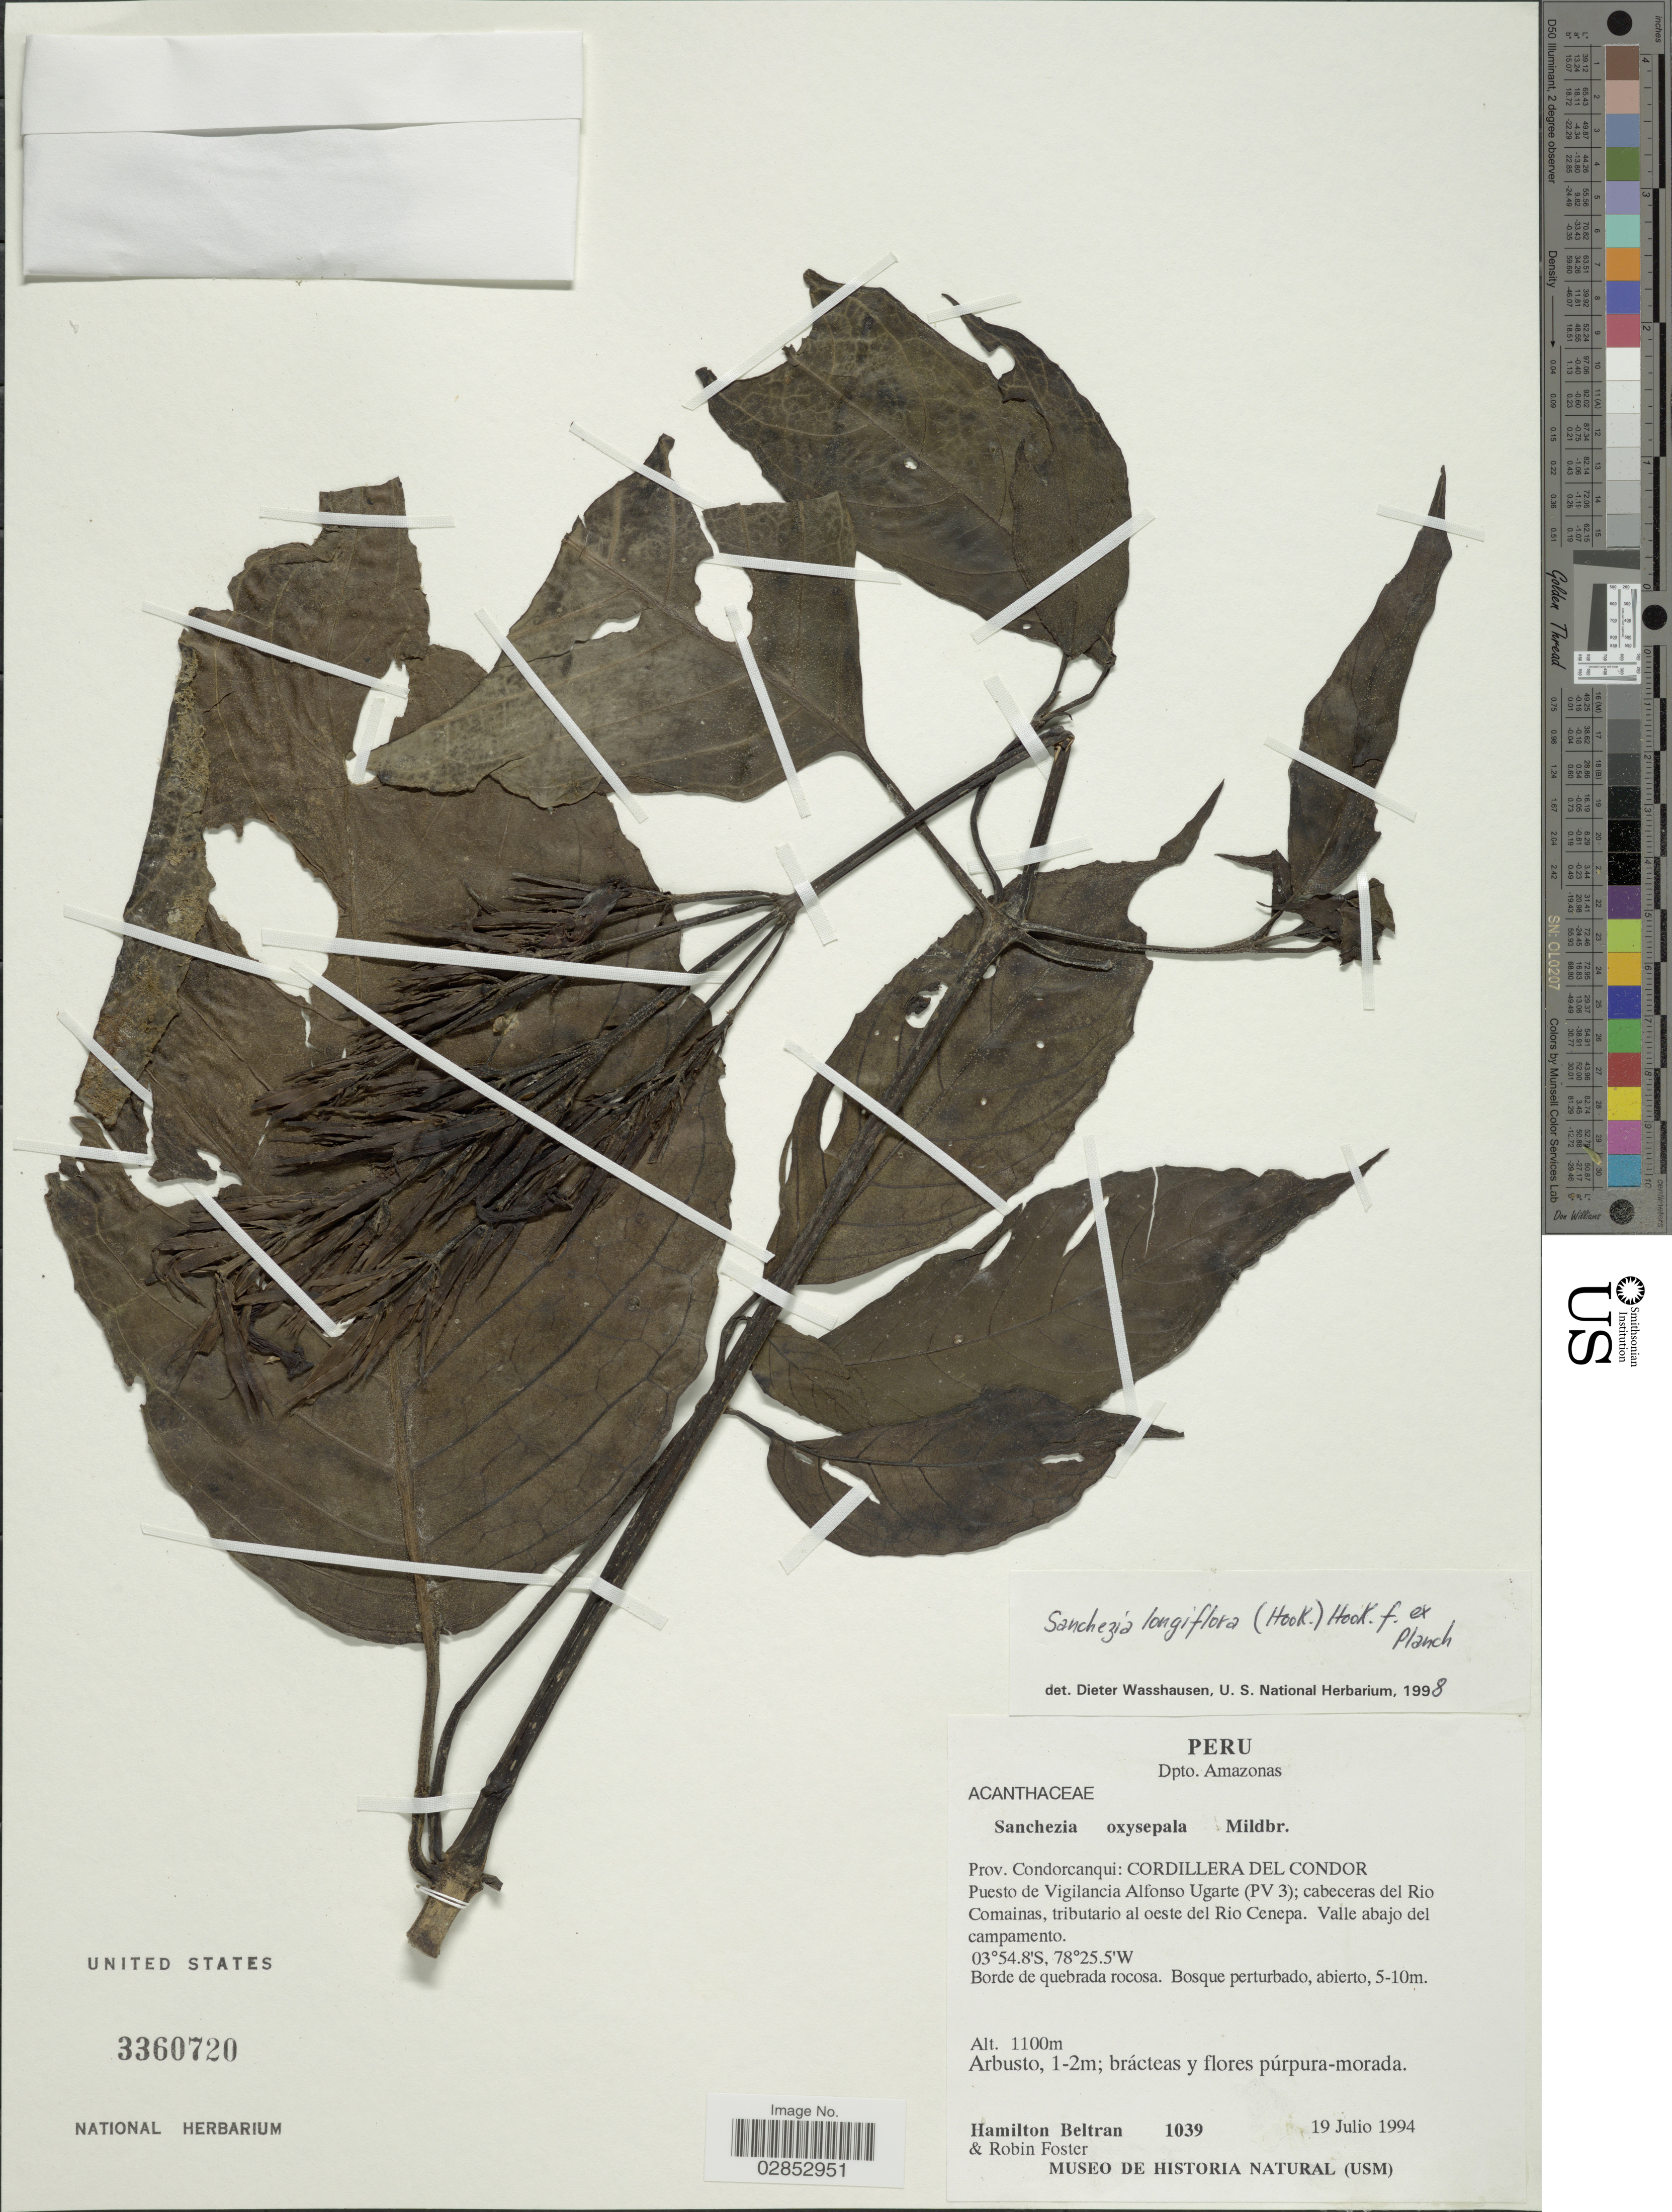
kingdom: Plantae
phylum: Tracheophyta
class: Magnoliopsida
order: Lamiales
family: Acanthaceae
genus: Sanchezia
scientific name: Sanchezia longiflora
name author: (Hook. f.) Hook. f. ex Planch.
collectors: H. Beltran & R. B. Foster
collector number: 1039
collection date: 1994-07-19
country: Peru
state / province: Amazonas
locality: Dpto. Amazonas, Prov. Condorcanqui: Cordillera del Condor, Puesto de Vigilancia Alfonso Ugarte (PV3); cabeceras del Rio Comainas, tributario al oeste del Rio Cenepa.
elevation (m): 1100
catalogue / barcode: US 3360720